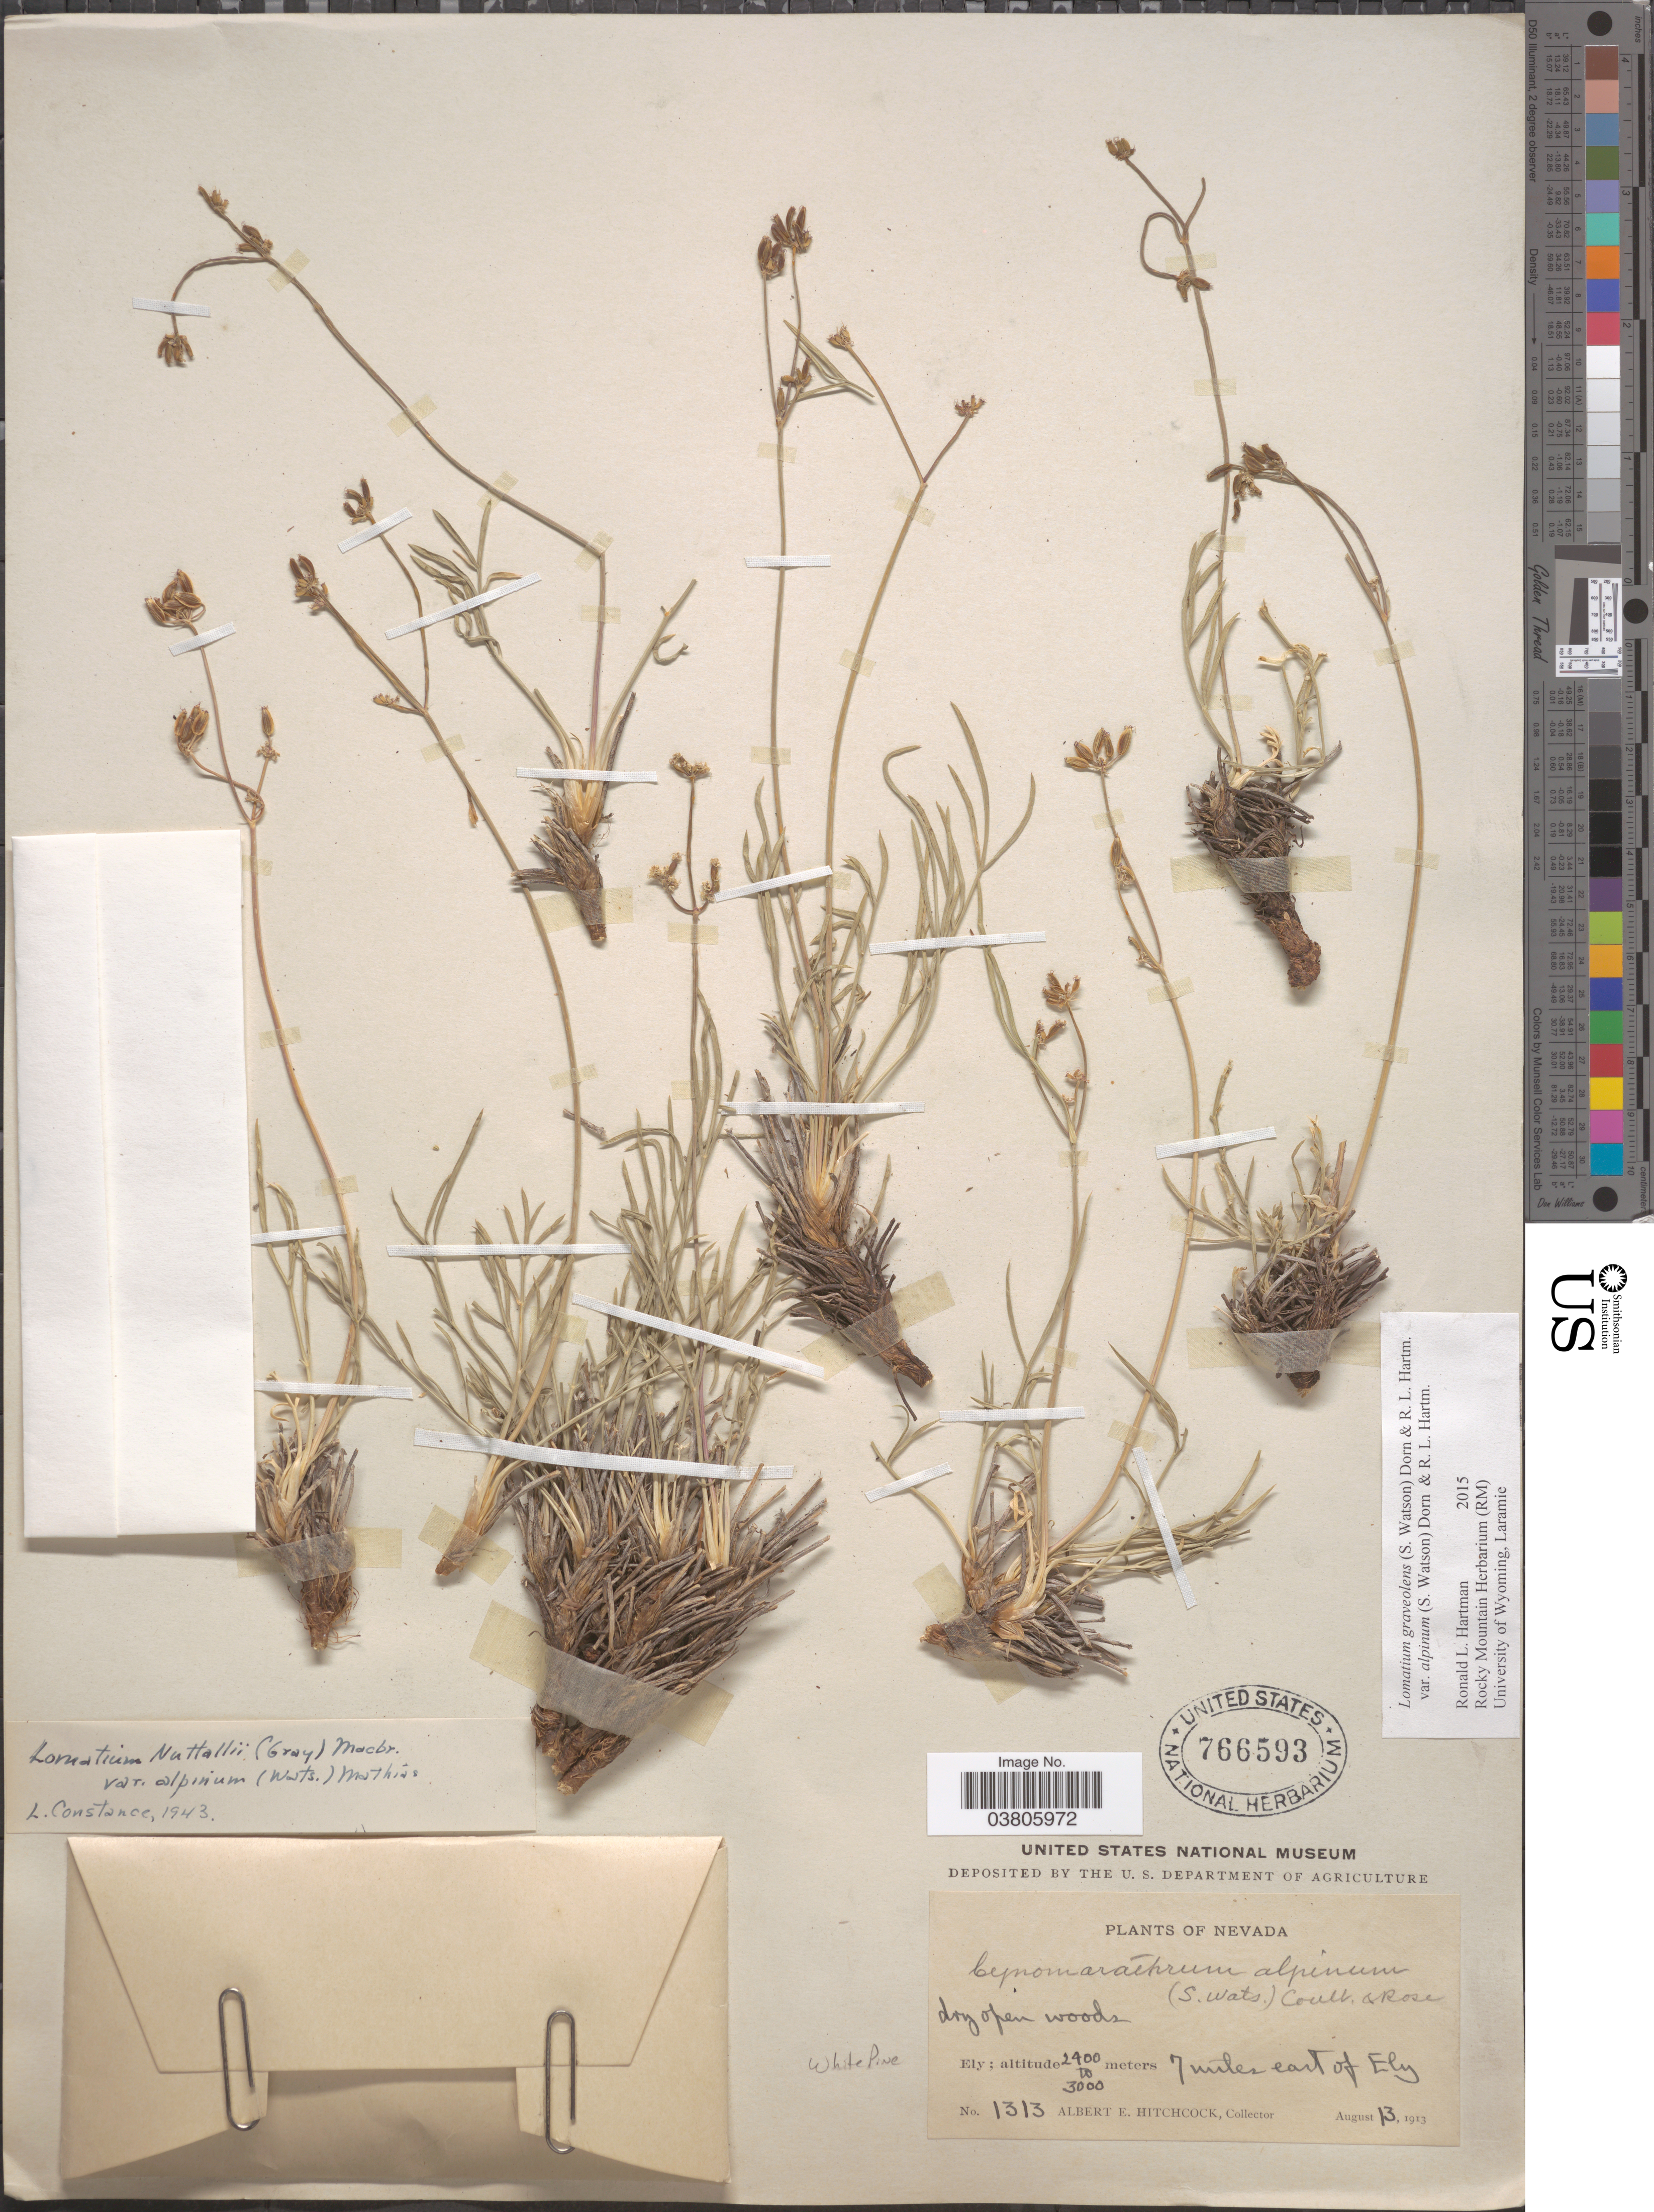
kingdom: Plantae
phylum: Tracheophyta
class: Magnoliopsida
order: Apiales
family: Apiaceae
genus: Lomatium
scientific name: Lomatium graveolens var. alpinum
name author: (S. Watson) Dorn & R.L. Hartm.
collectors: A. Hitchcock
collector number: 1313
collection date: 1913-08-13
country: United States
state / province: Nevada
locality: Ely. 7 miles east of Ely. White Pine.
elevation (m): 2400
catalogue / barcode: US 766593